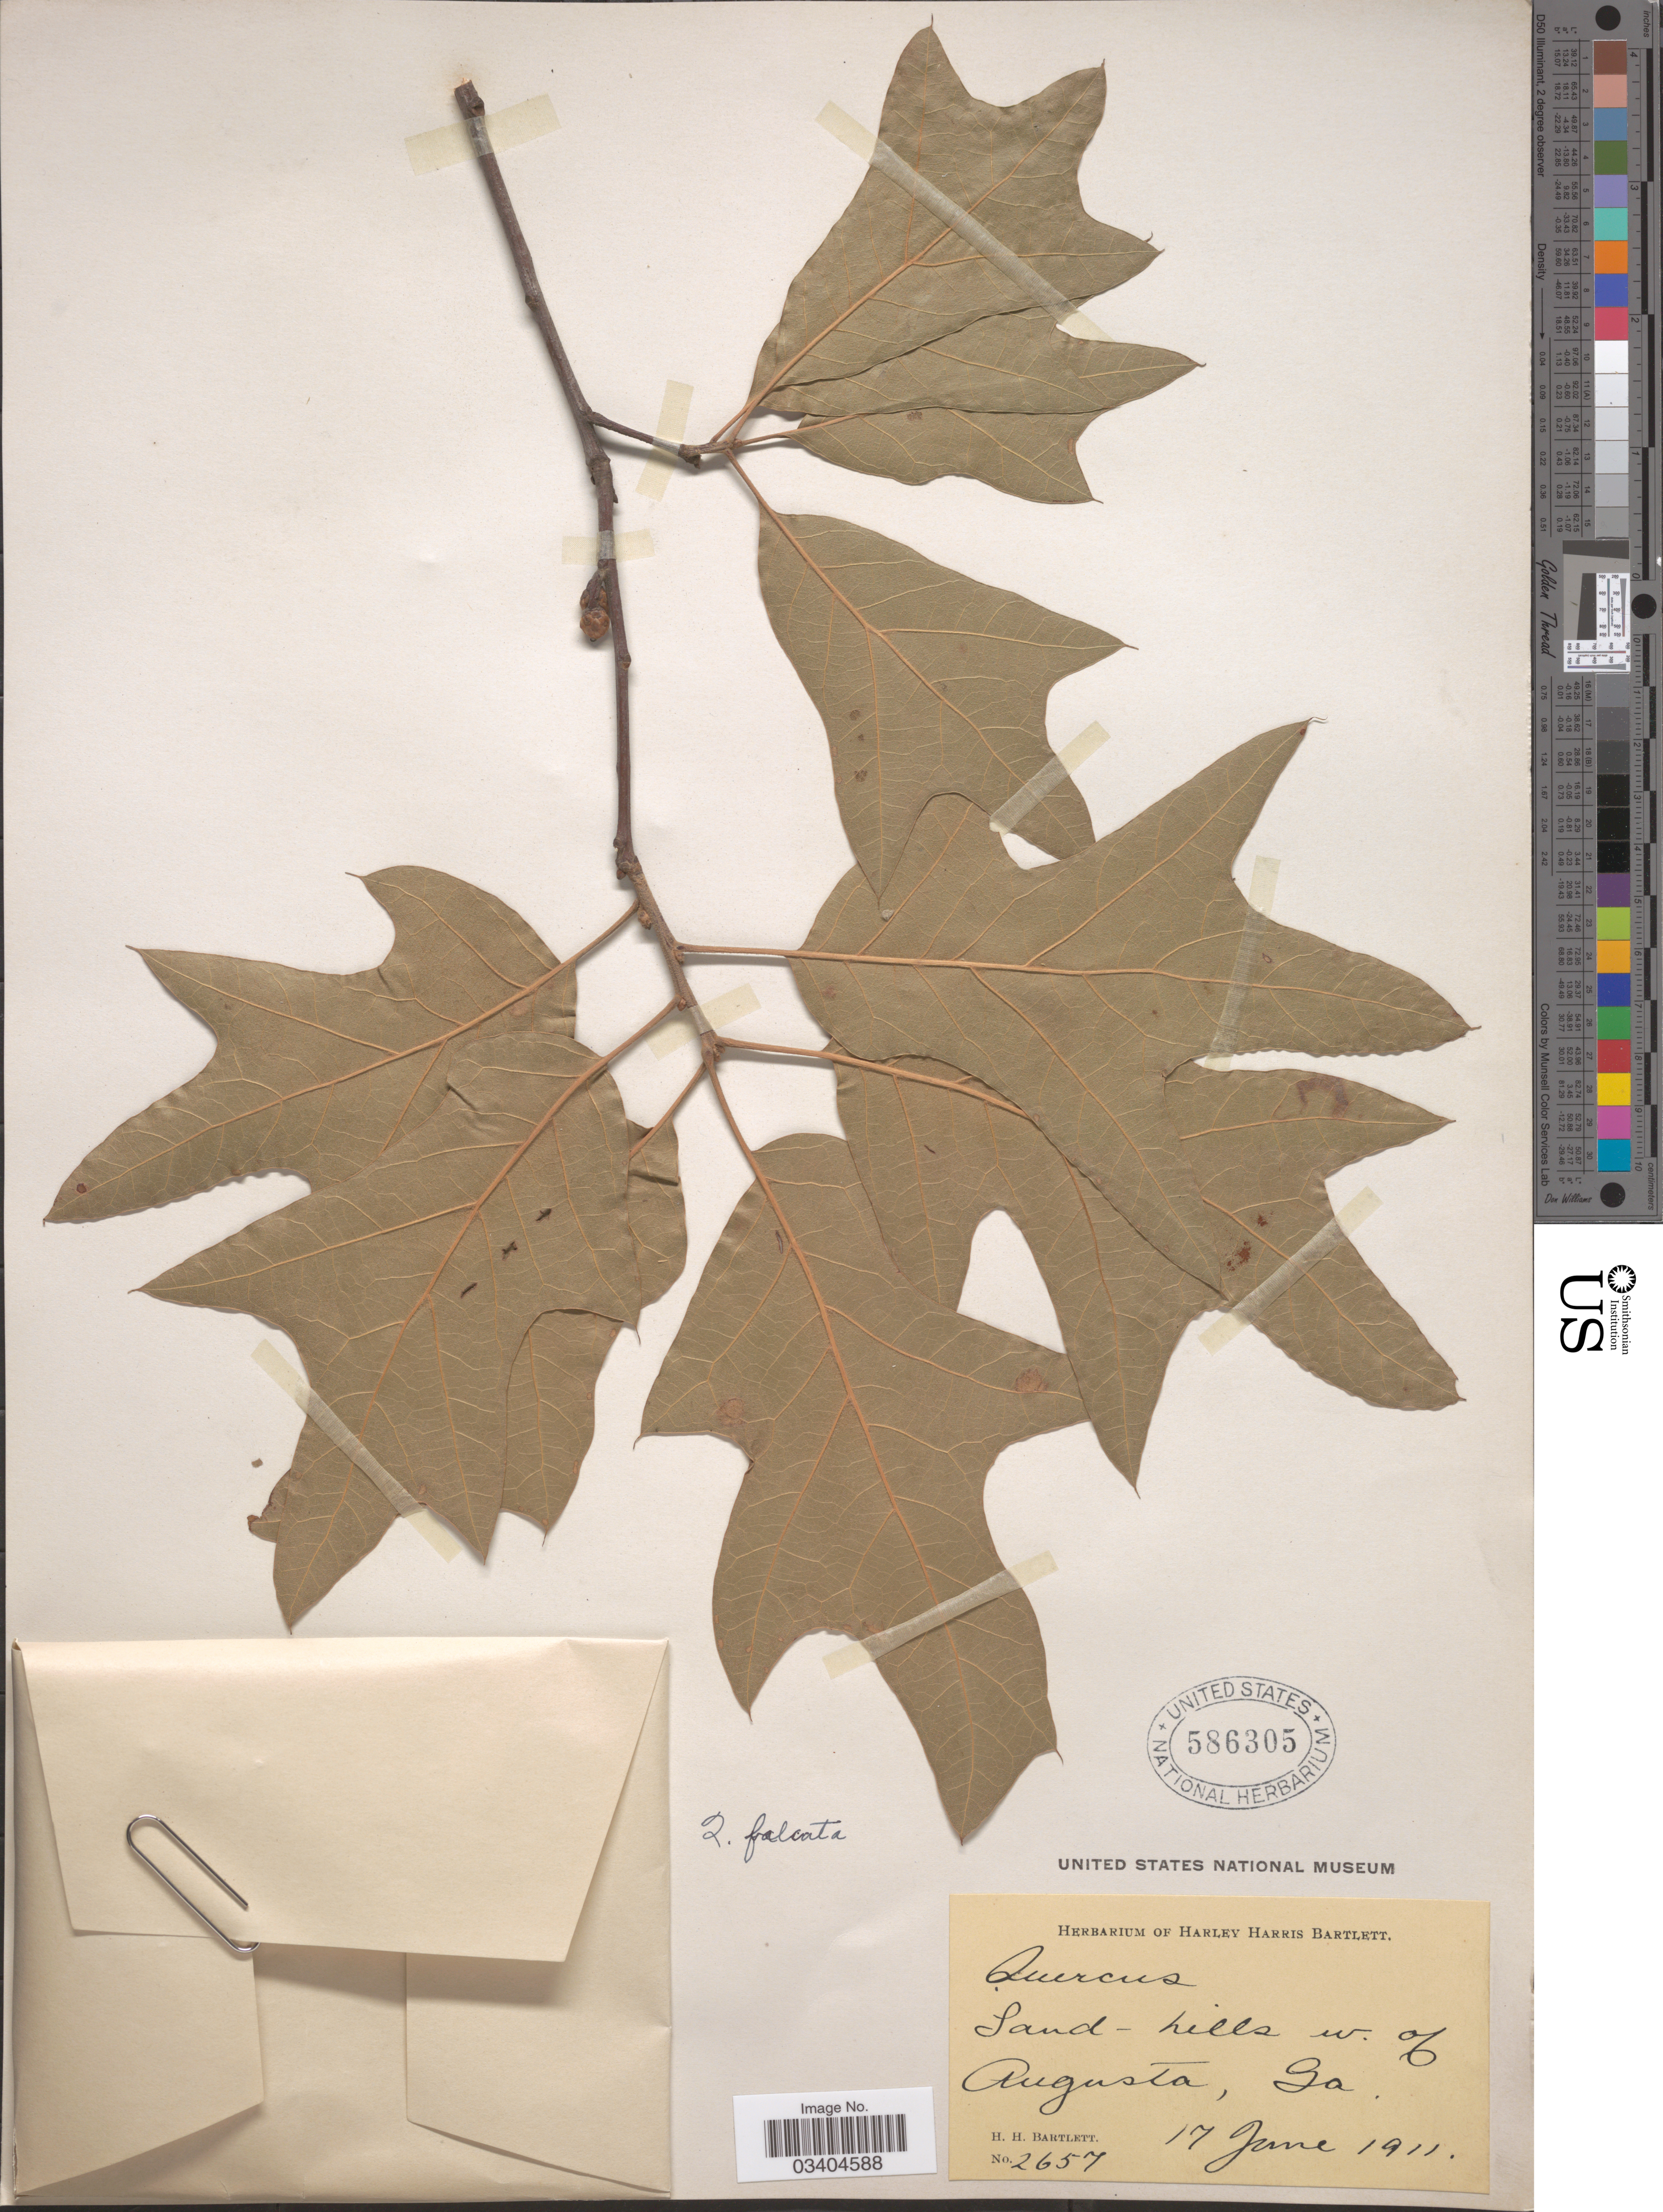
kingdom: Plantae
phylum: Tracheophyta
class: Magnoliopsida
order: Fagales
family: Fagaceae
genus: Quercus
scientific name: Quercus falcata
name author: Michx.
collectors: H. H. Bartlett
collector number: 2657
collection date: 1911-06-17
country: United States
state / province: Georgia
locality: Sand-hills w. of Augusta.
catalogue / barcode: US 586305